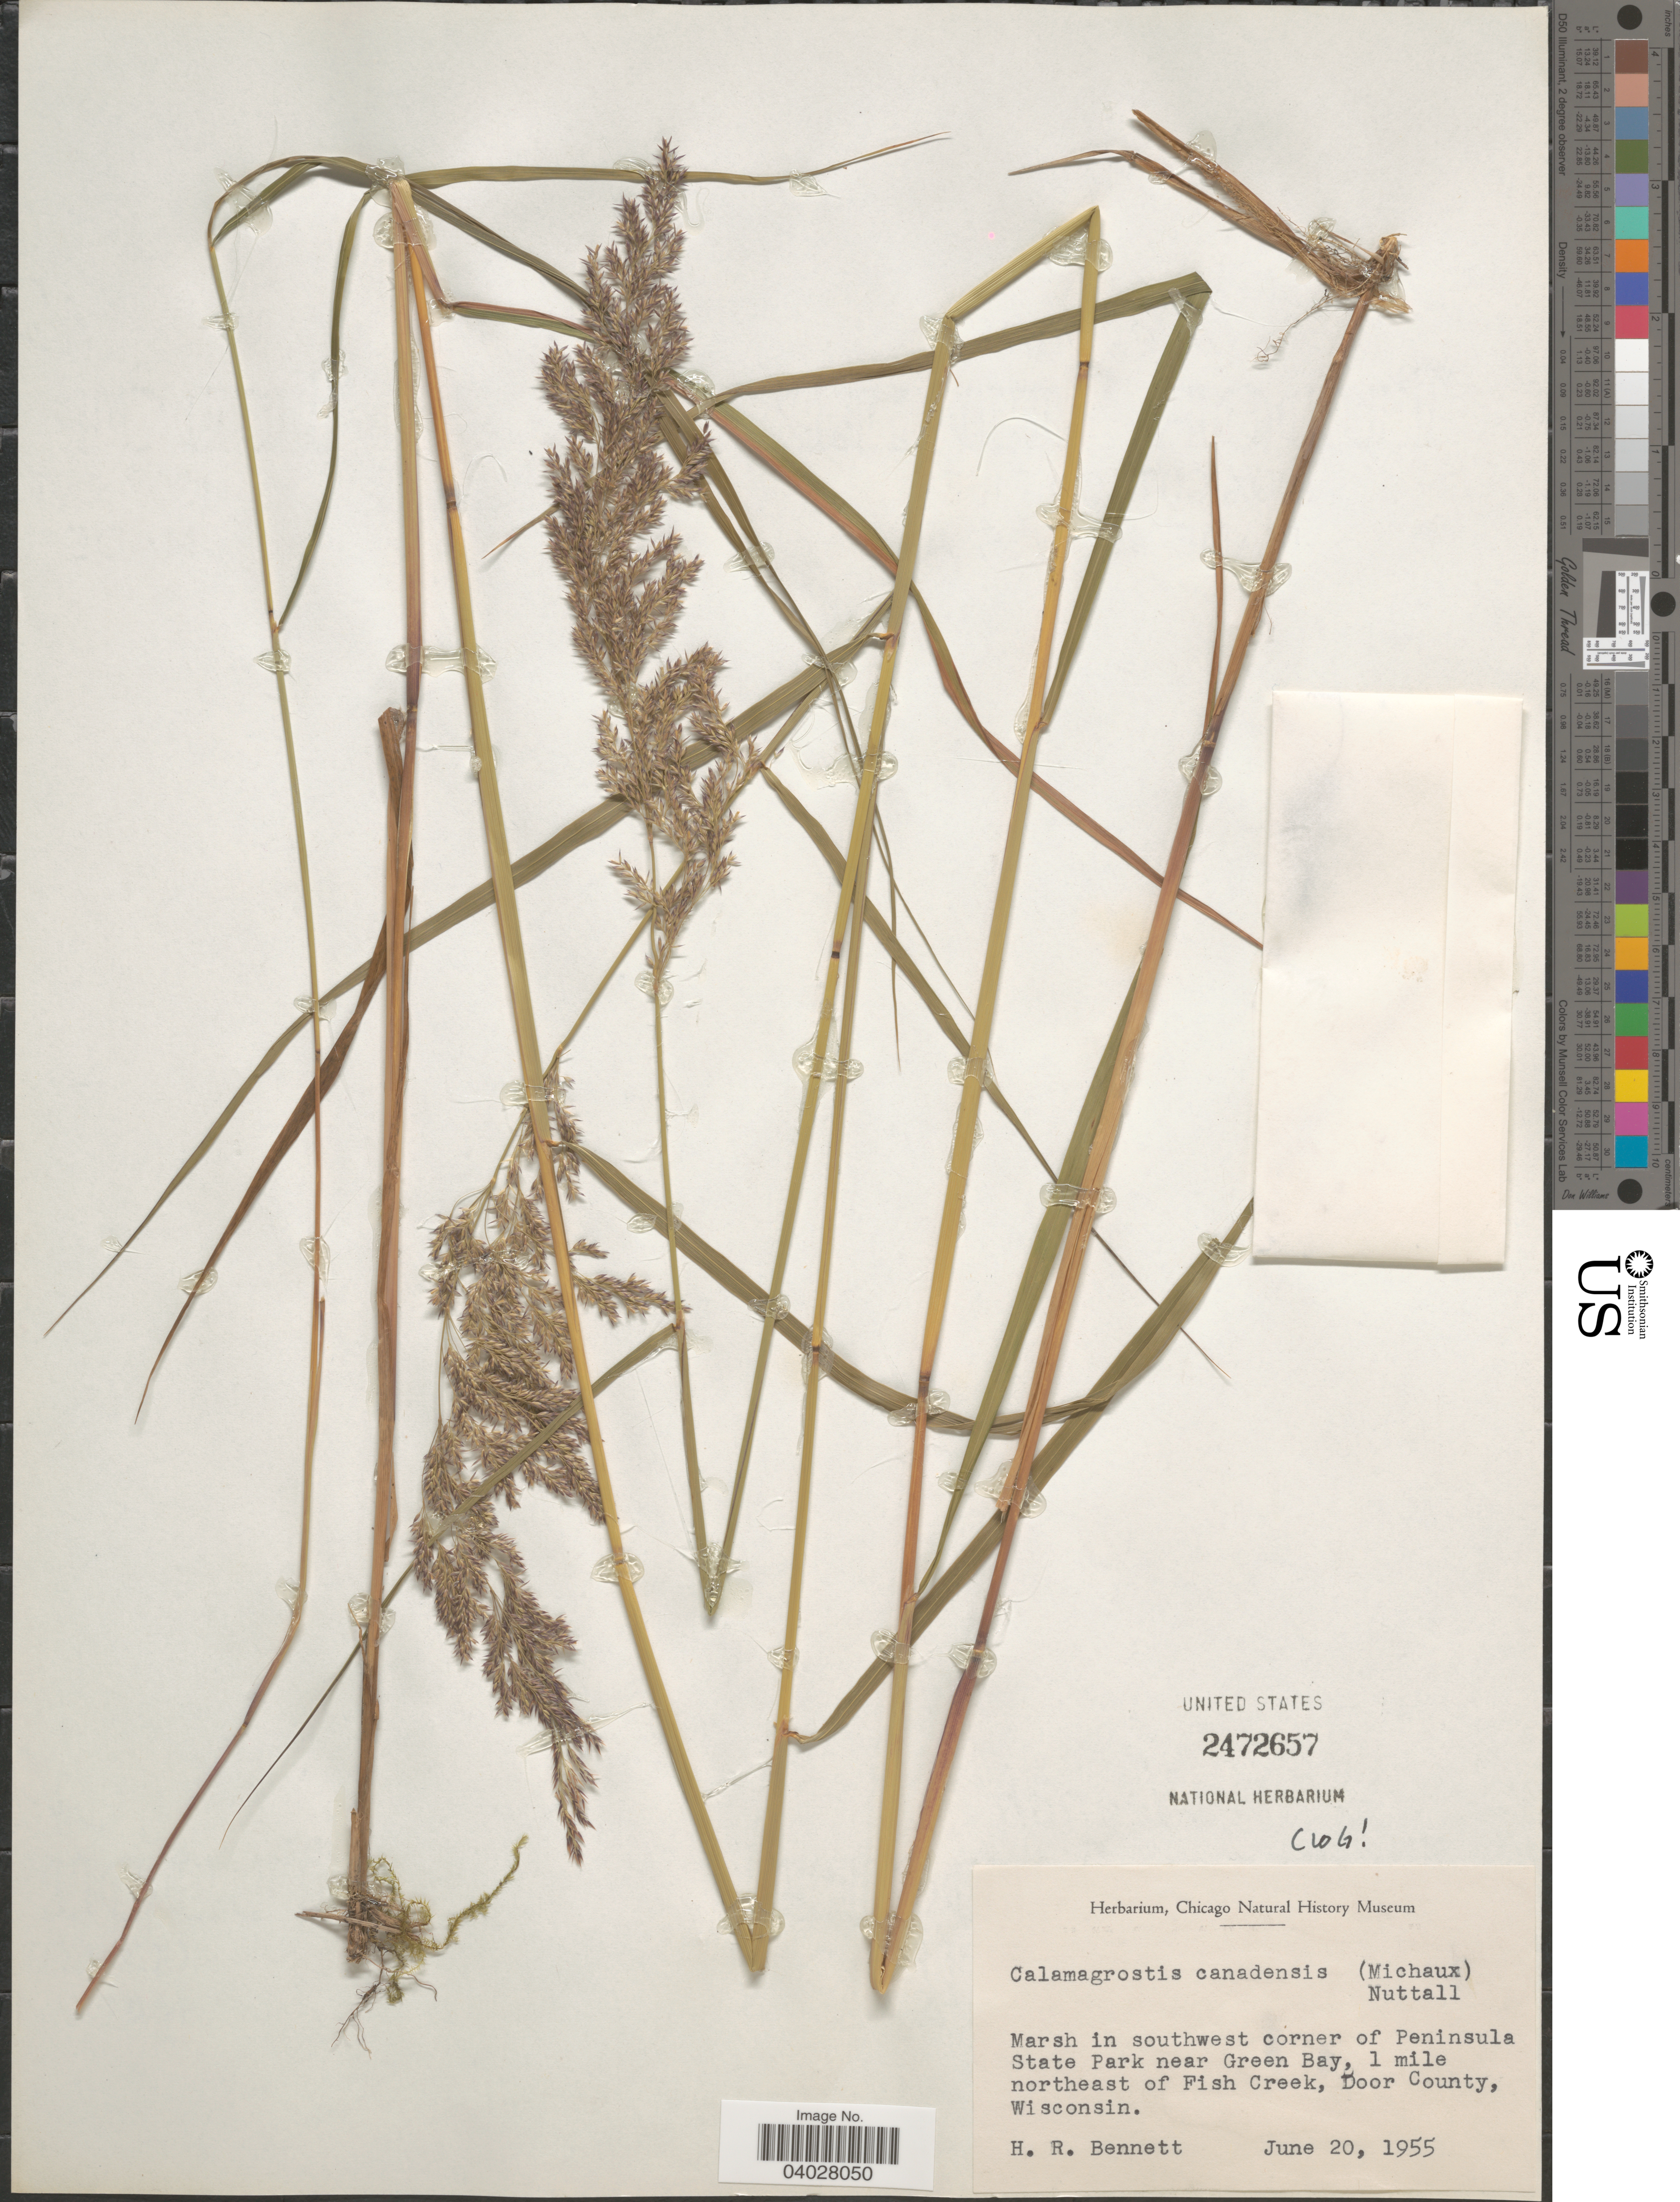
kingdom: Plantae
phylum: Tracheophyta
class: Liliopsida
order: Poales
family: Poaceae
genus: Calamagrostis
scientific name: Calamagrostis canadensis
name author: (Michx.) P. Beauv.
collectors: H. R. Bennett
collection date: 1955-06-20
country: United States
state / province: Wisconsin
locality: Marsh in southwest corner of Peninsula State Park near Green Bay, 1 mile northeast of Fish Creek, Door County.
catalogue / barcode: US 2472657